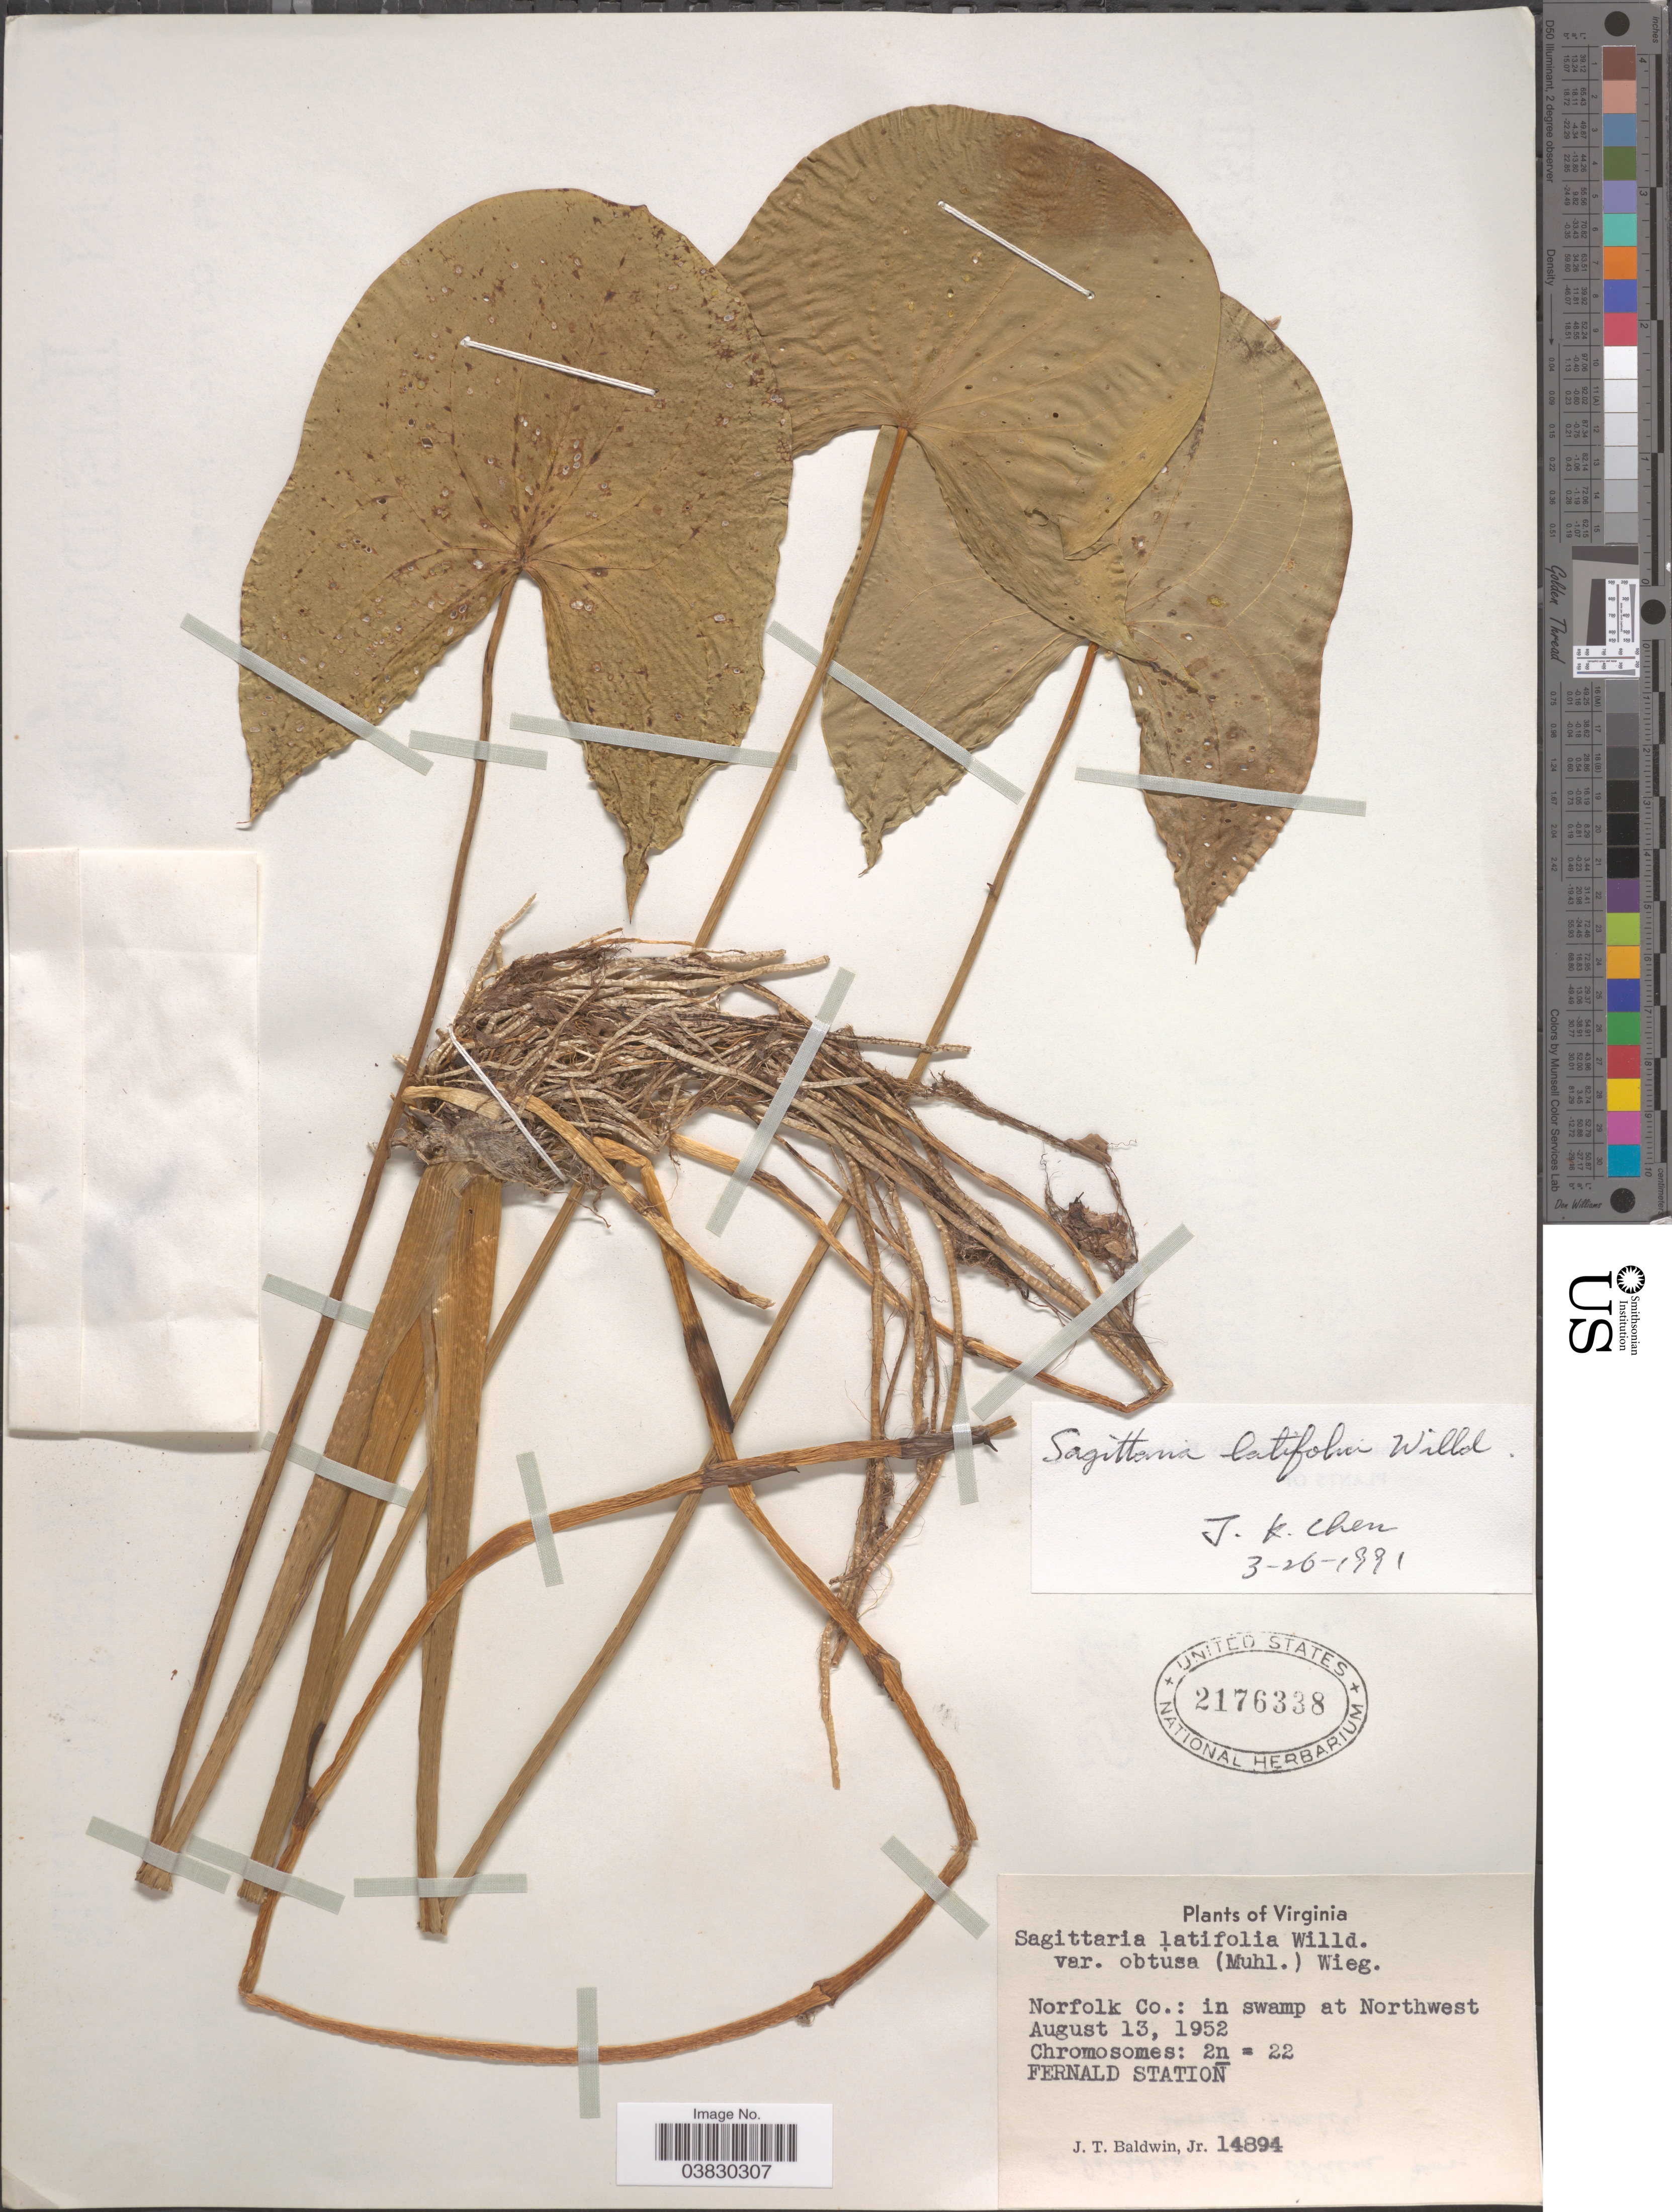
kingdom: Plantae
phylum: Tracheophyta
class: Liliopsida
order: Alismatales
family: Alismataceae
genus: Sagittaria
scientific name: Sagittaria latifolia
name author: Willd.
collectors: J. T. Baldwin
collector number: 14894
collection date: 1952-08-13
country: United States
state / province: Virginia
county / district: City of Norfolk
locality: Norfolk Co.: in swamp at Northwest.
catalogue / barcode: US 2176338